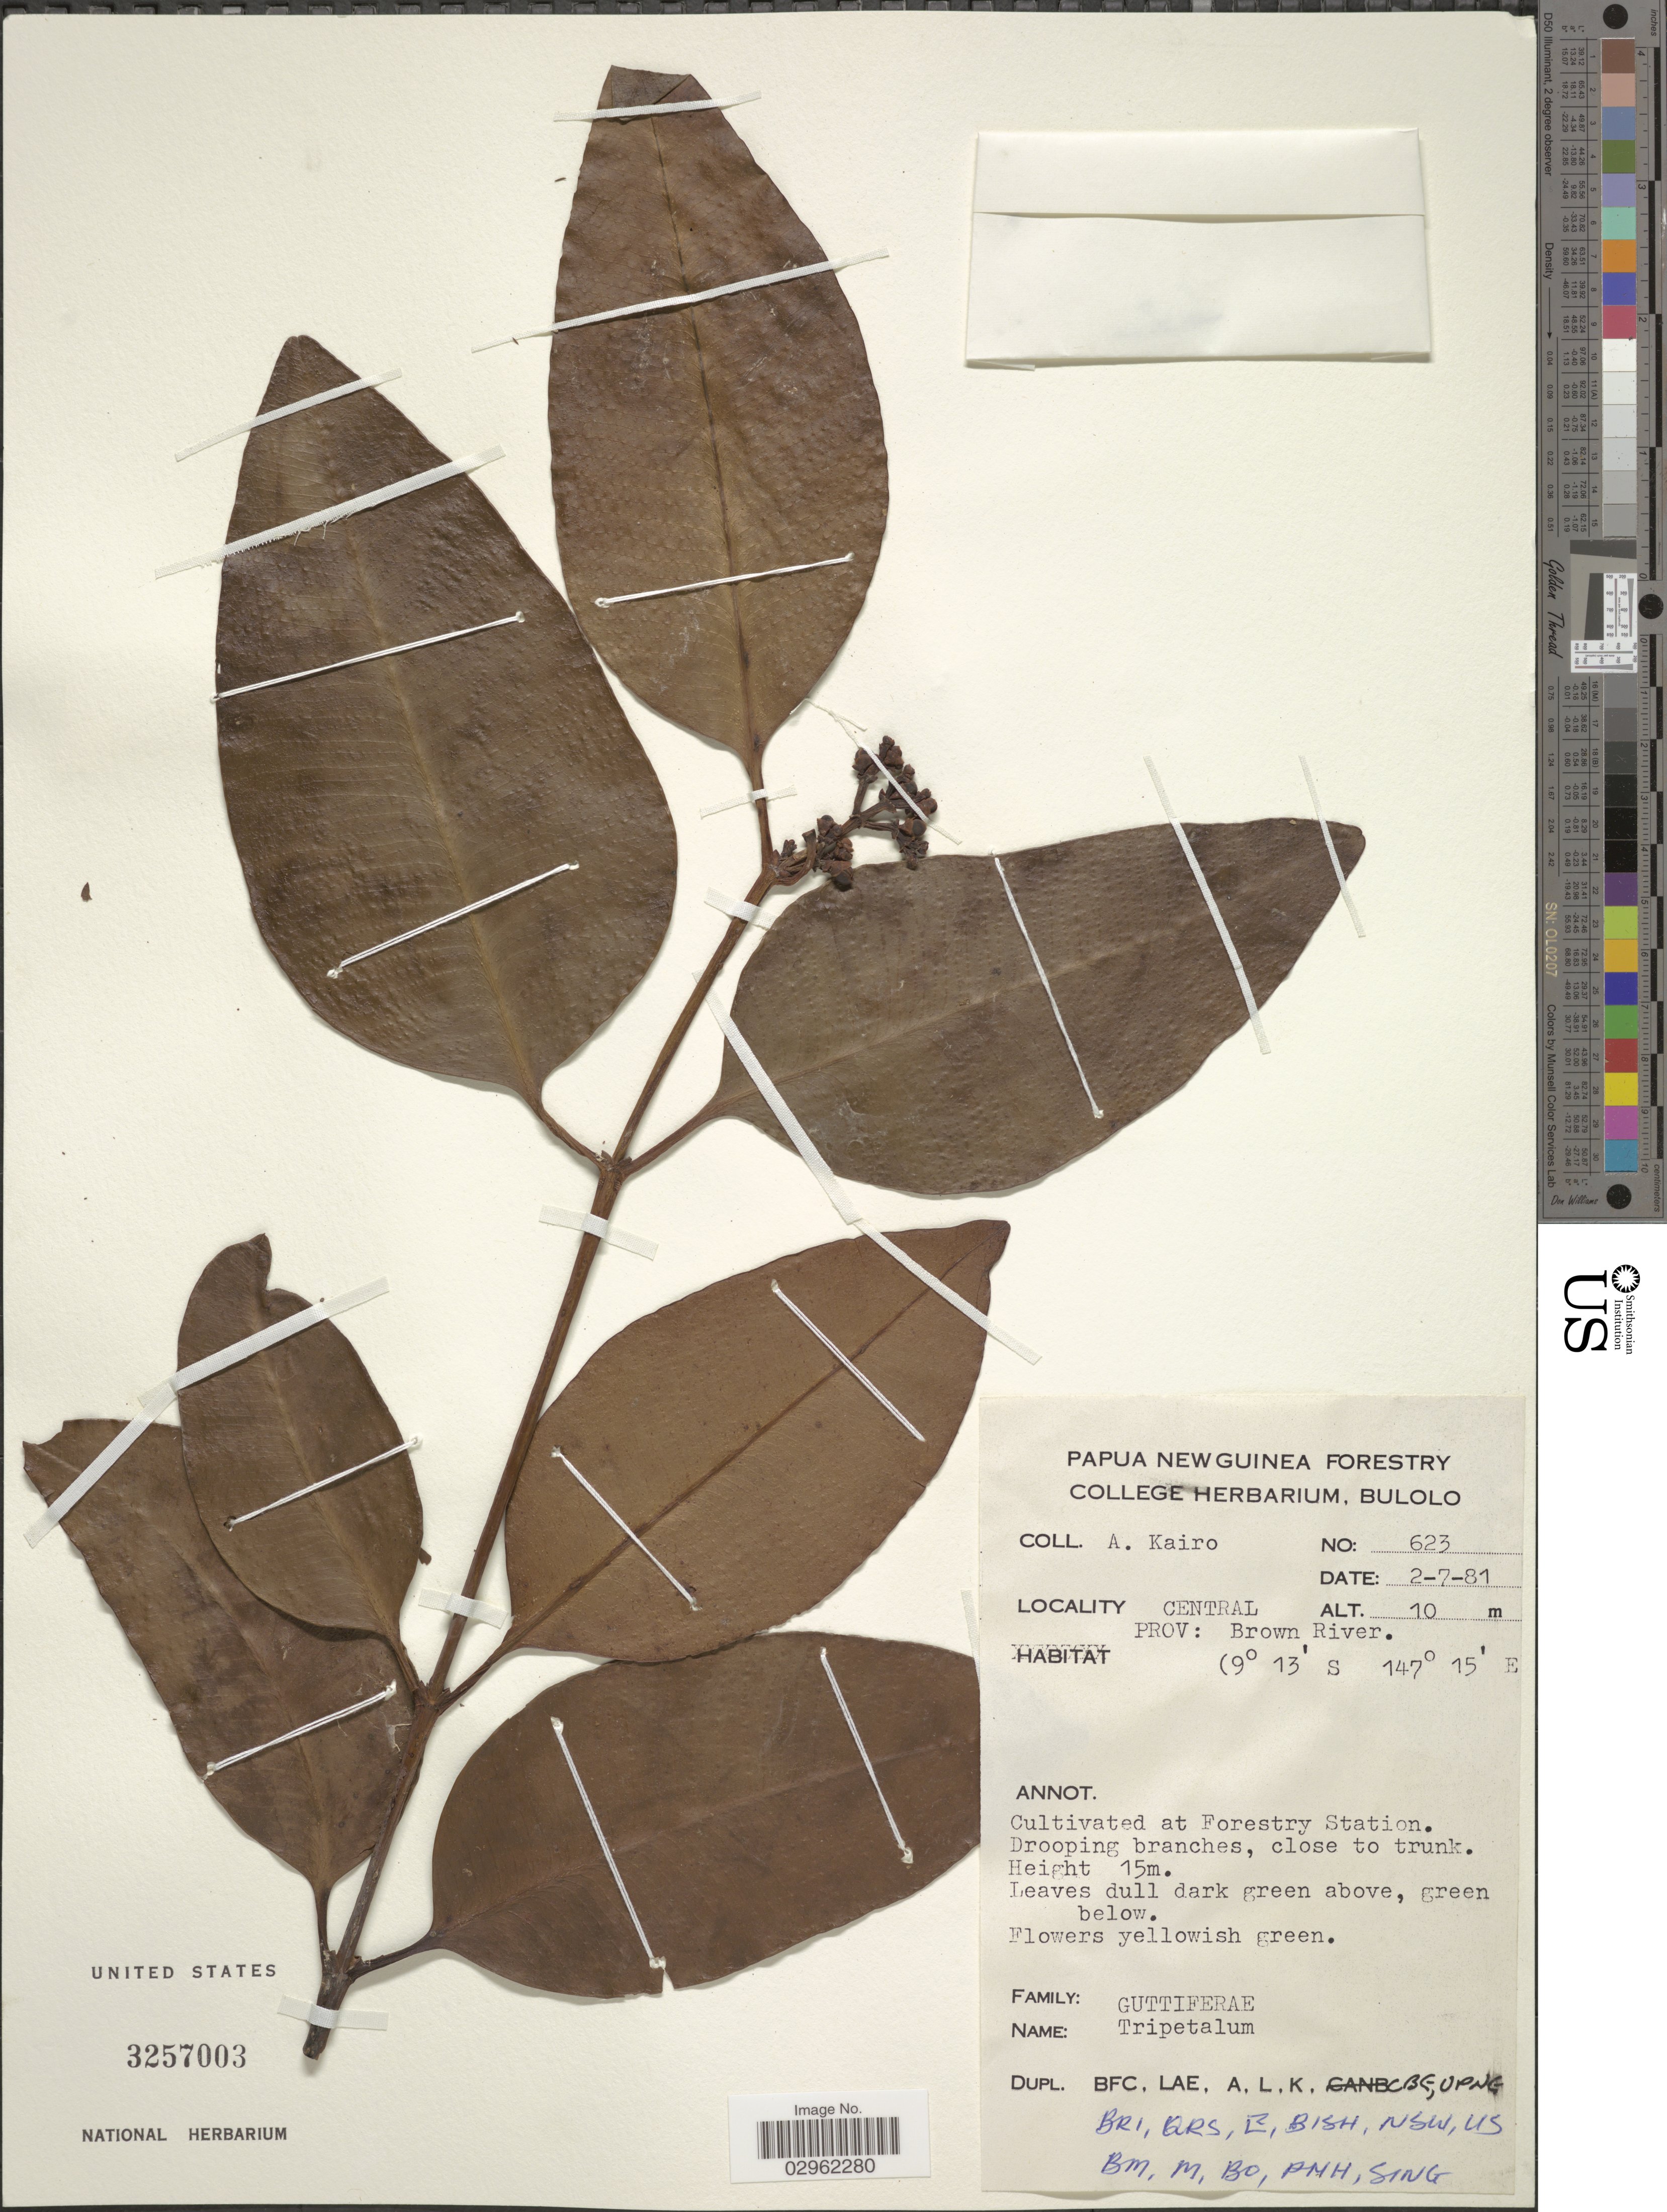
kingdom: Plantae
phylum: Tracheophyta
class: Magnoliopsida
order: Malpighiales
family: Clusiaceae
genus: Garcinia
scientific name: Garcinia cymosa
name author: (K. Schum.) I.M. Turner & P.F. Stevens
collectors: A. Kairo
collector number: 623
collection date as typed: Transcribed d/m/y: 2/7/81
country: Papua New Guinea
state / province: Central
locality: Prov: Brown River.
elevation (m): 10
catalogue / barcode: US 3257003